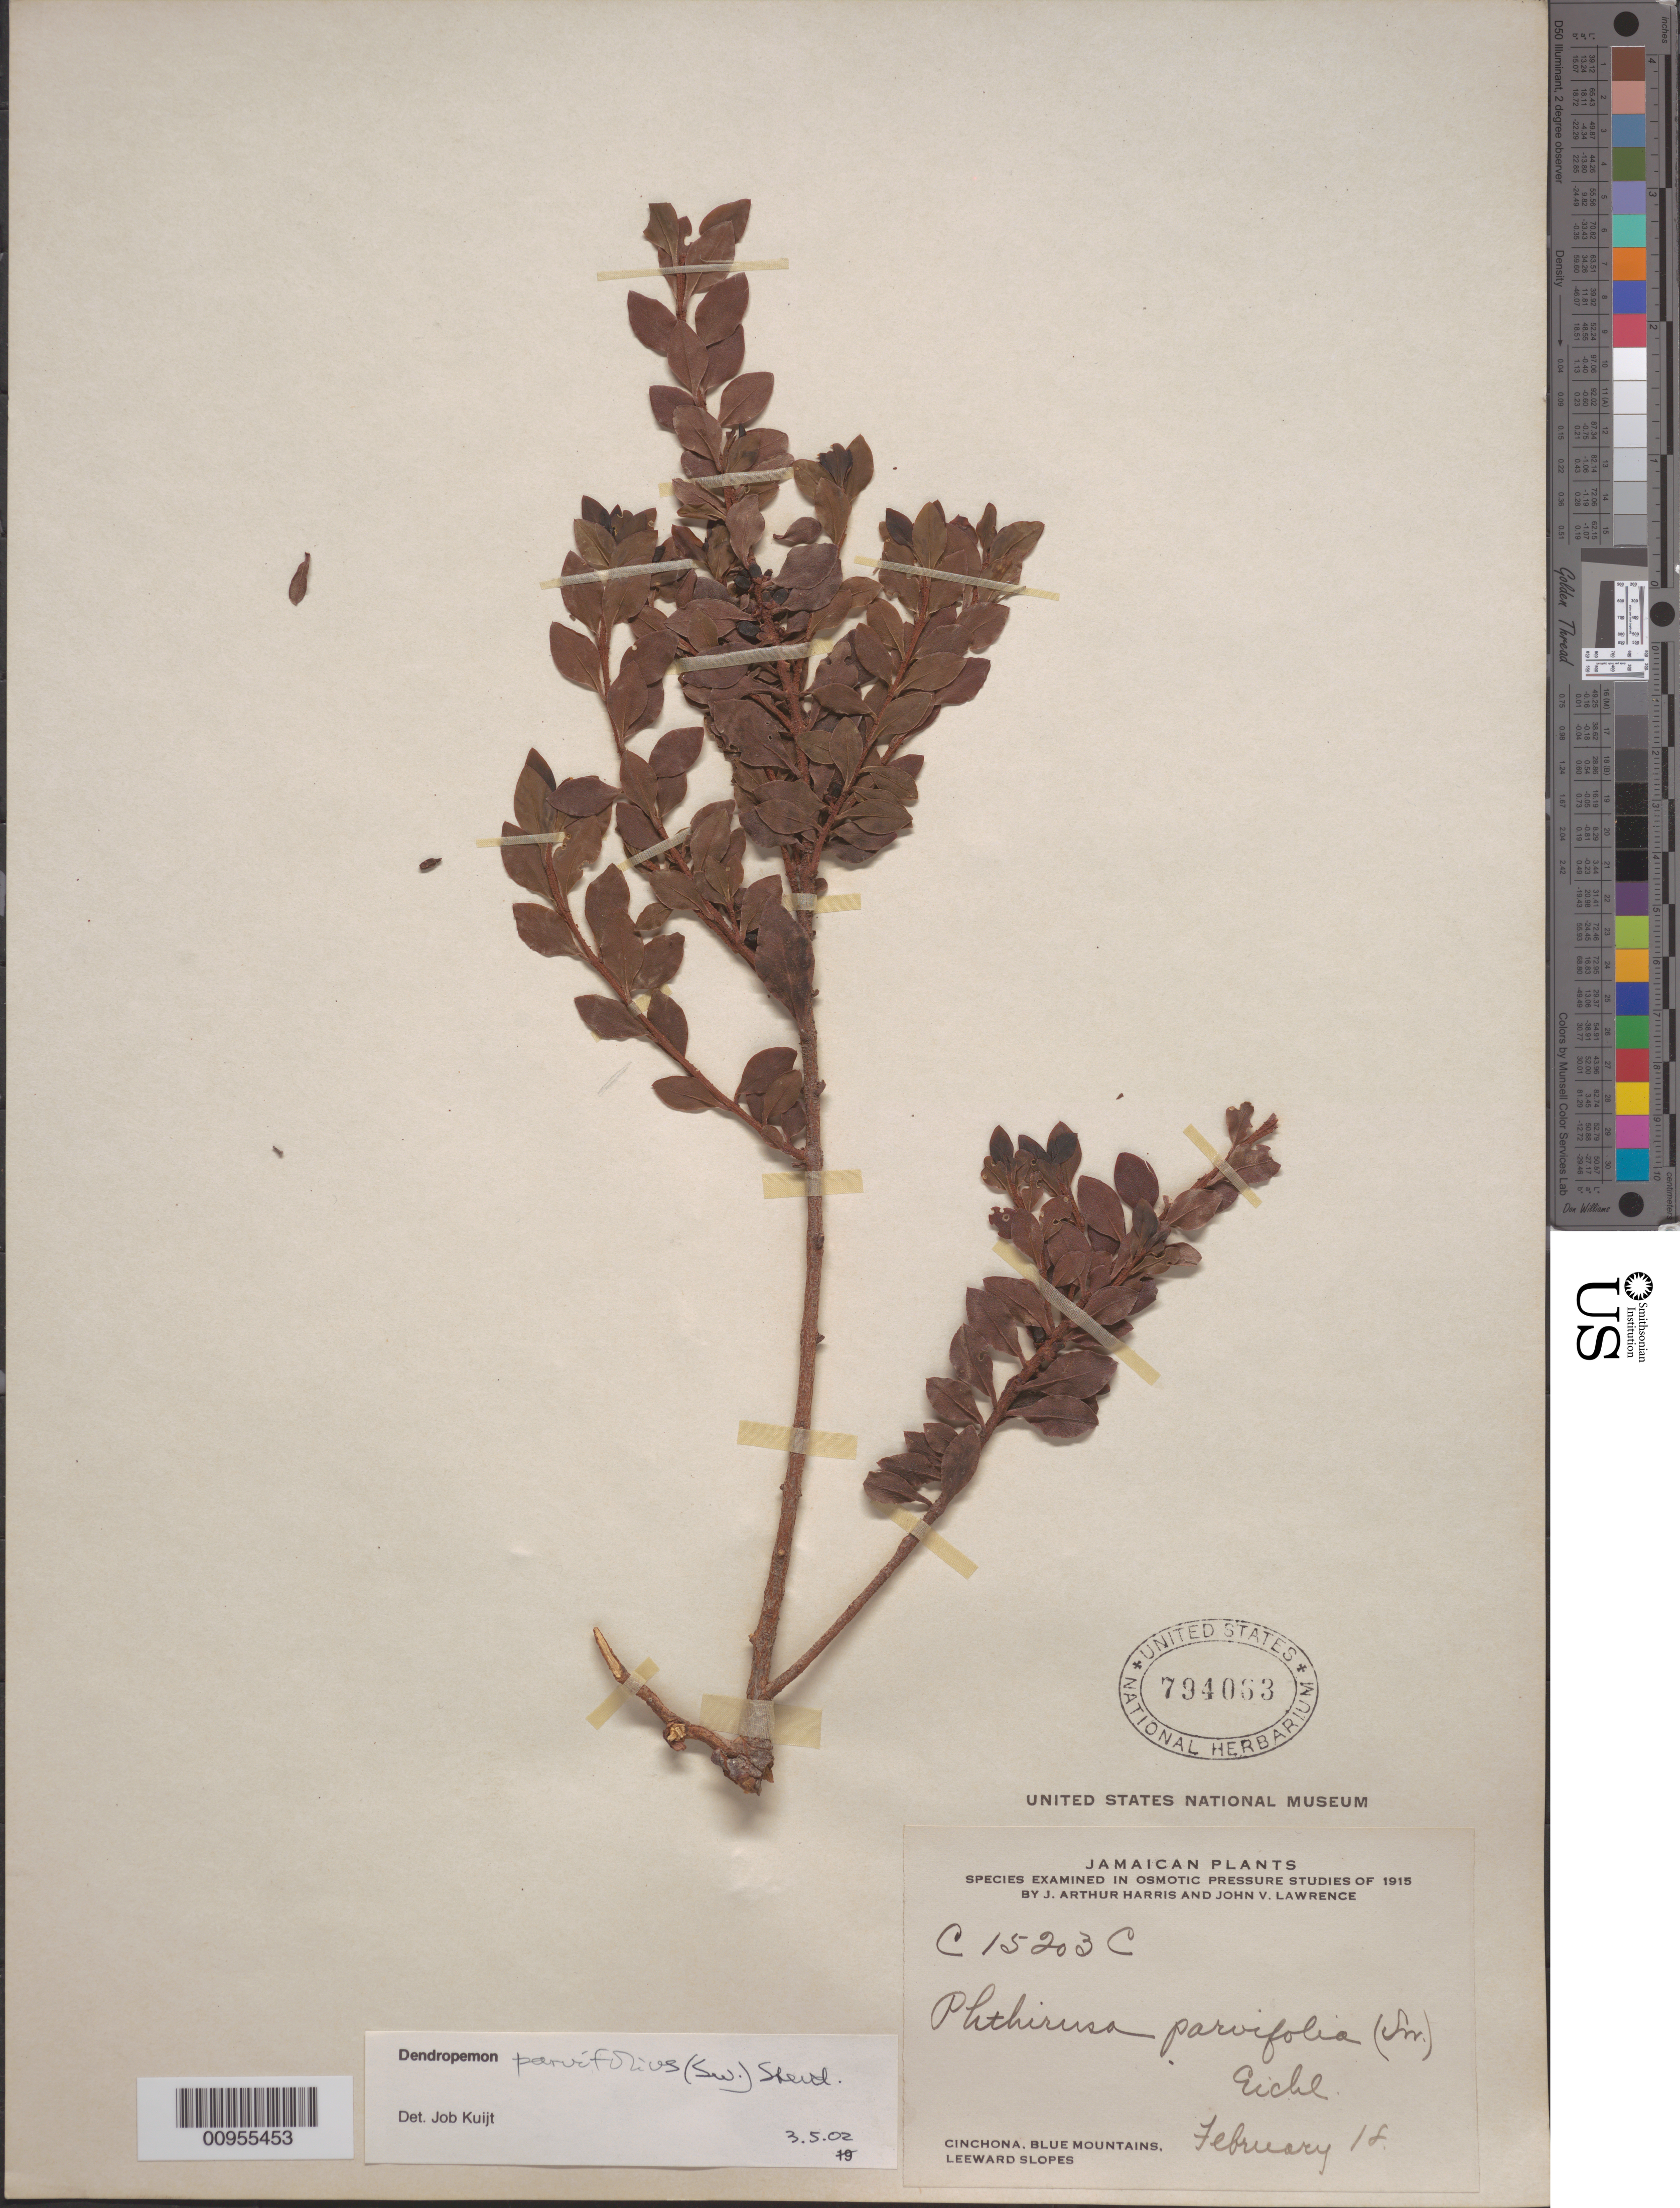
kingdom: Plantae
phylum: Tracheophyta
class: Magnoliopsida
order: Santalales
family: Loranthaceae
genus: Dendropemon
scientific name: Dendropemon parvifolius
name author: (Sw.) Steud.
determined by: Kuijt, Job, (CANADA)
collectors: A. Harris & J. Lawrence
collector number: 15203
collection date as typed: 18 Feb 1915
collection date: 1915-02-18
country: Jamaica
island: Jamaica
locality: Cinchona, Blue Mountains, leeward slopes.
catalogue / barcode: US 794083